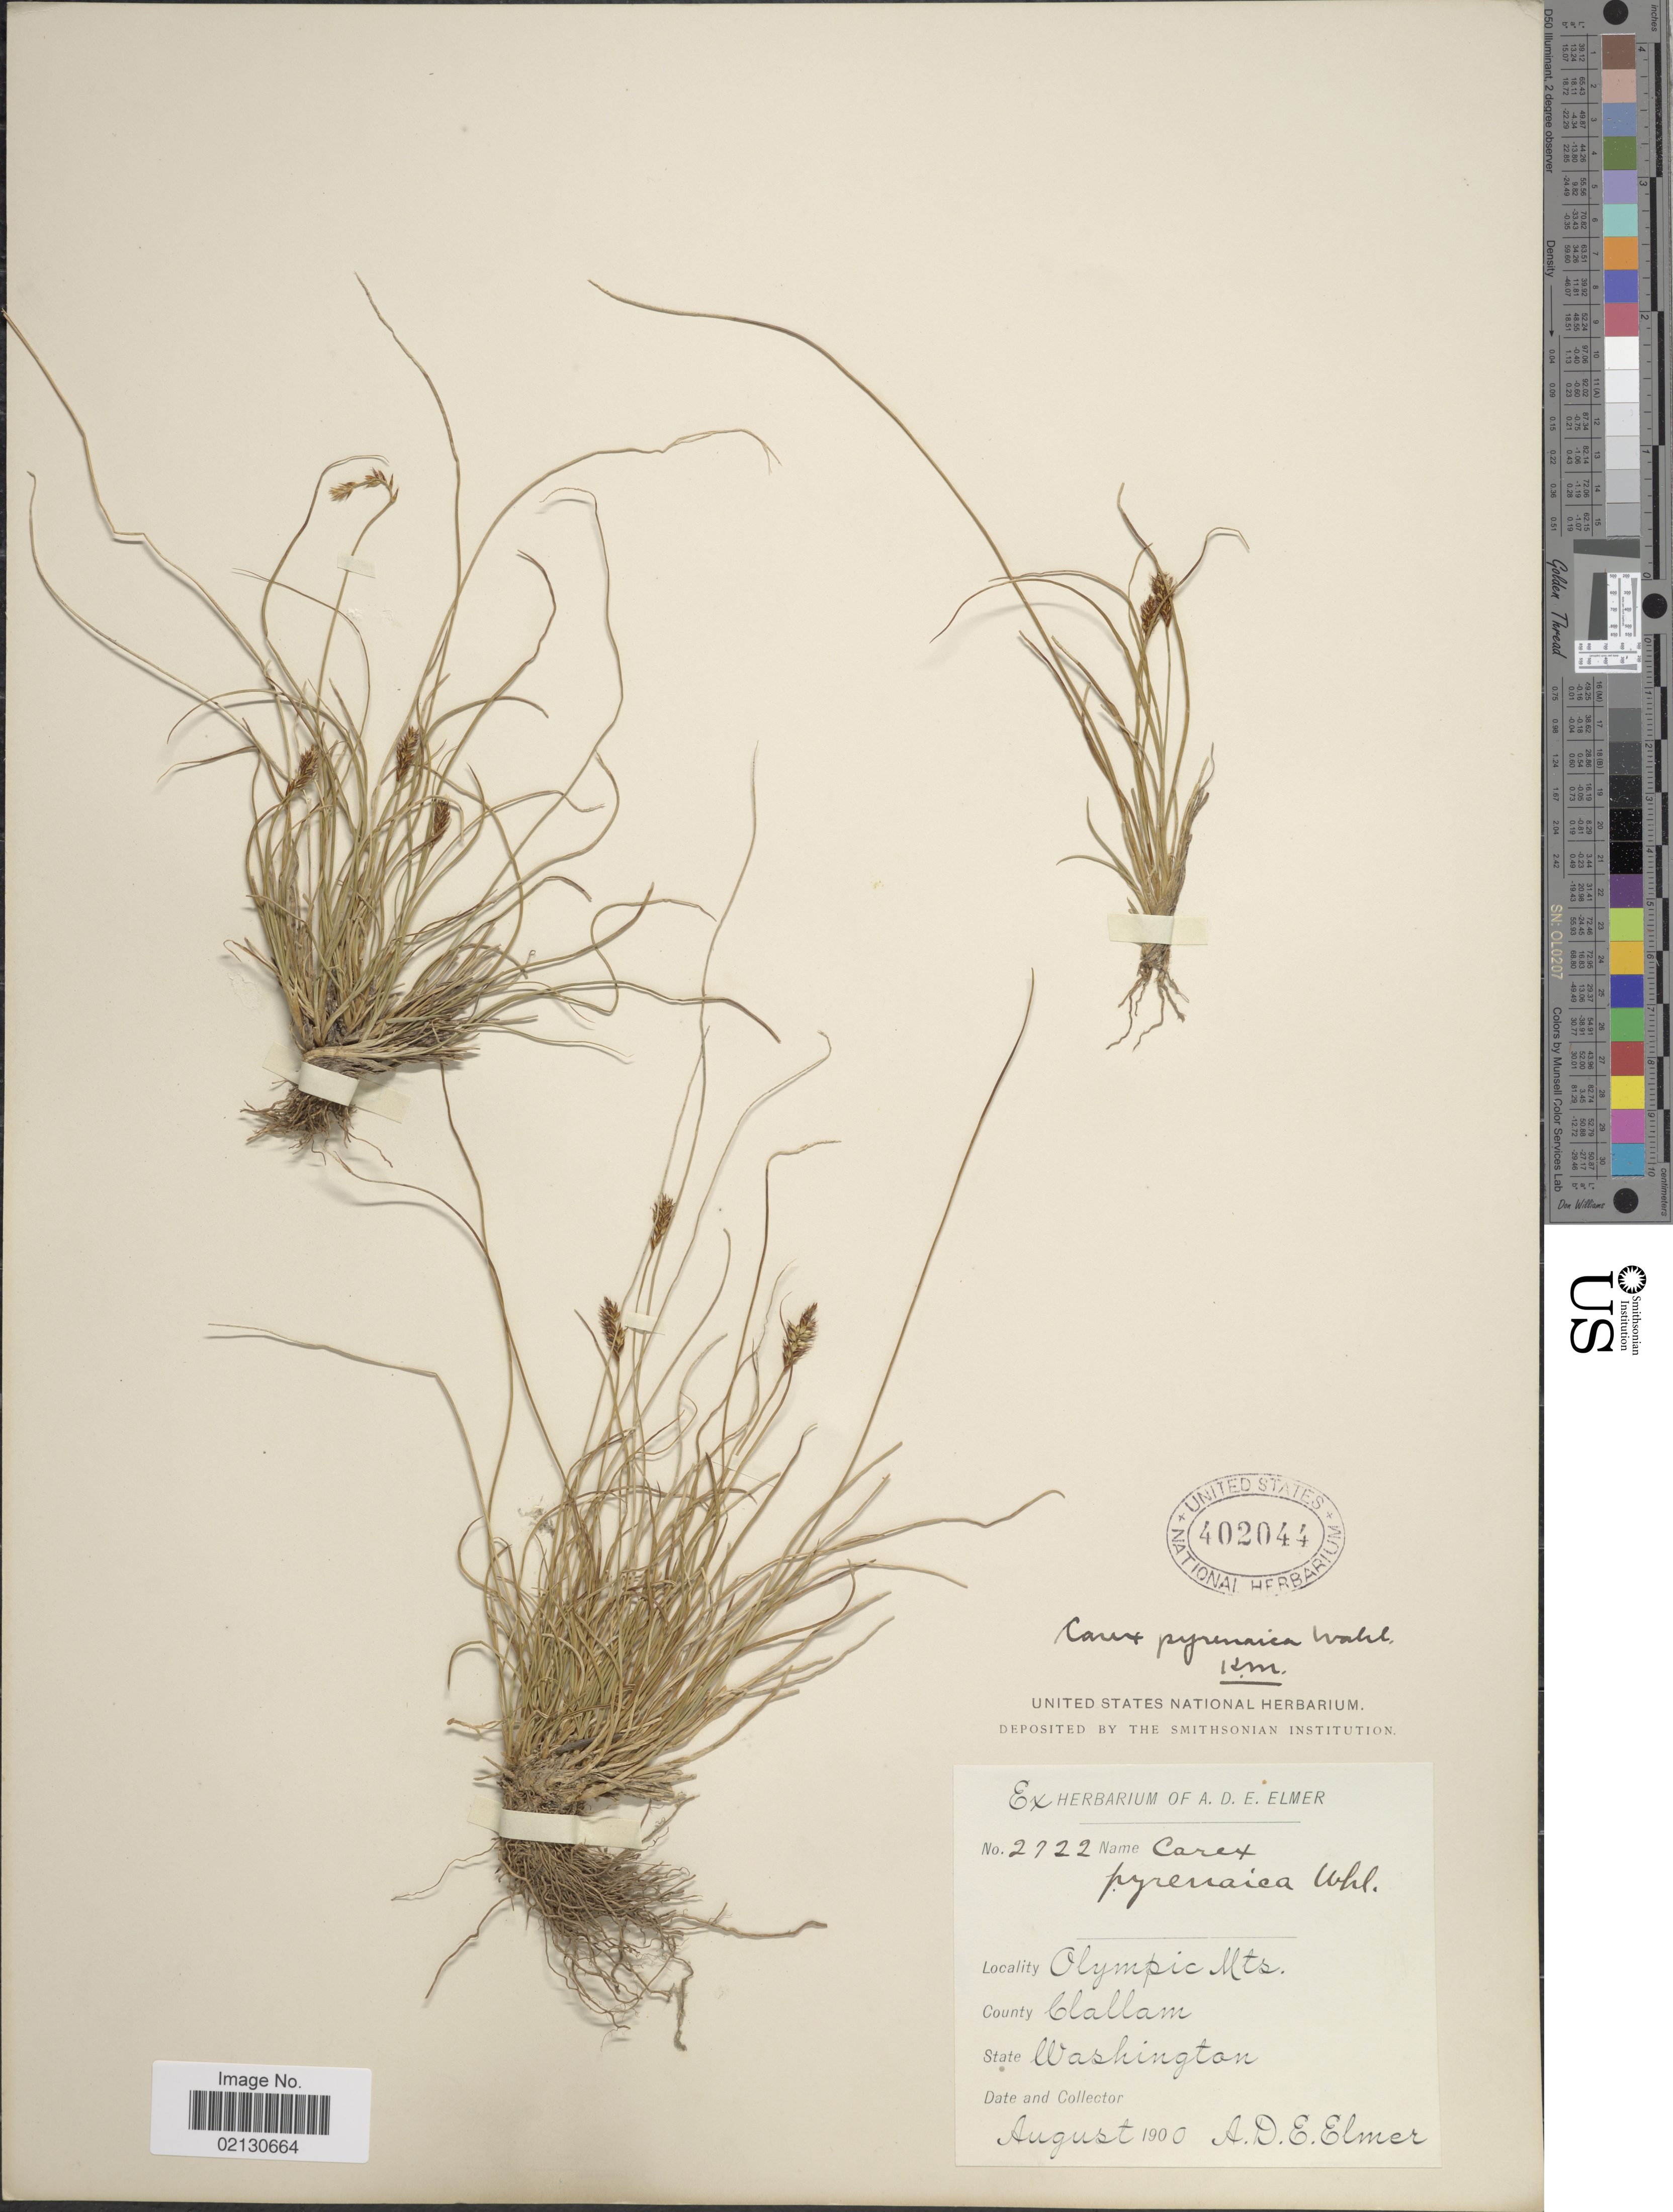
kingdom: Plantae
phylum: Tracheophyta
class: Liliopsida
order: Poales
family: Cyperaceae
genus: Carex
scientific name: Carex micropoda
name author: C.A. Mey.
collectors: A. D. E. Elmer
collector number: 2722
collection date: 1900-08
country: United States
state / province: Washington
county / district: Clallam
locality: County Clallam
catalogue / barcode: US 402044